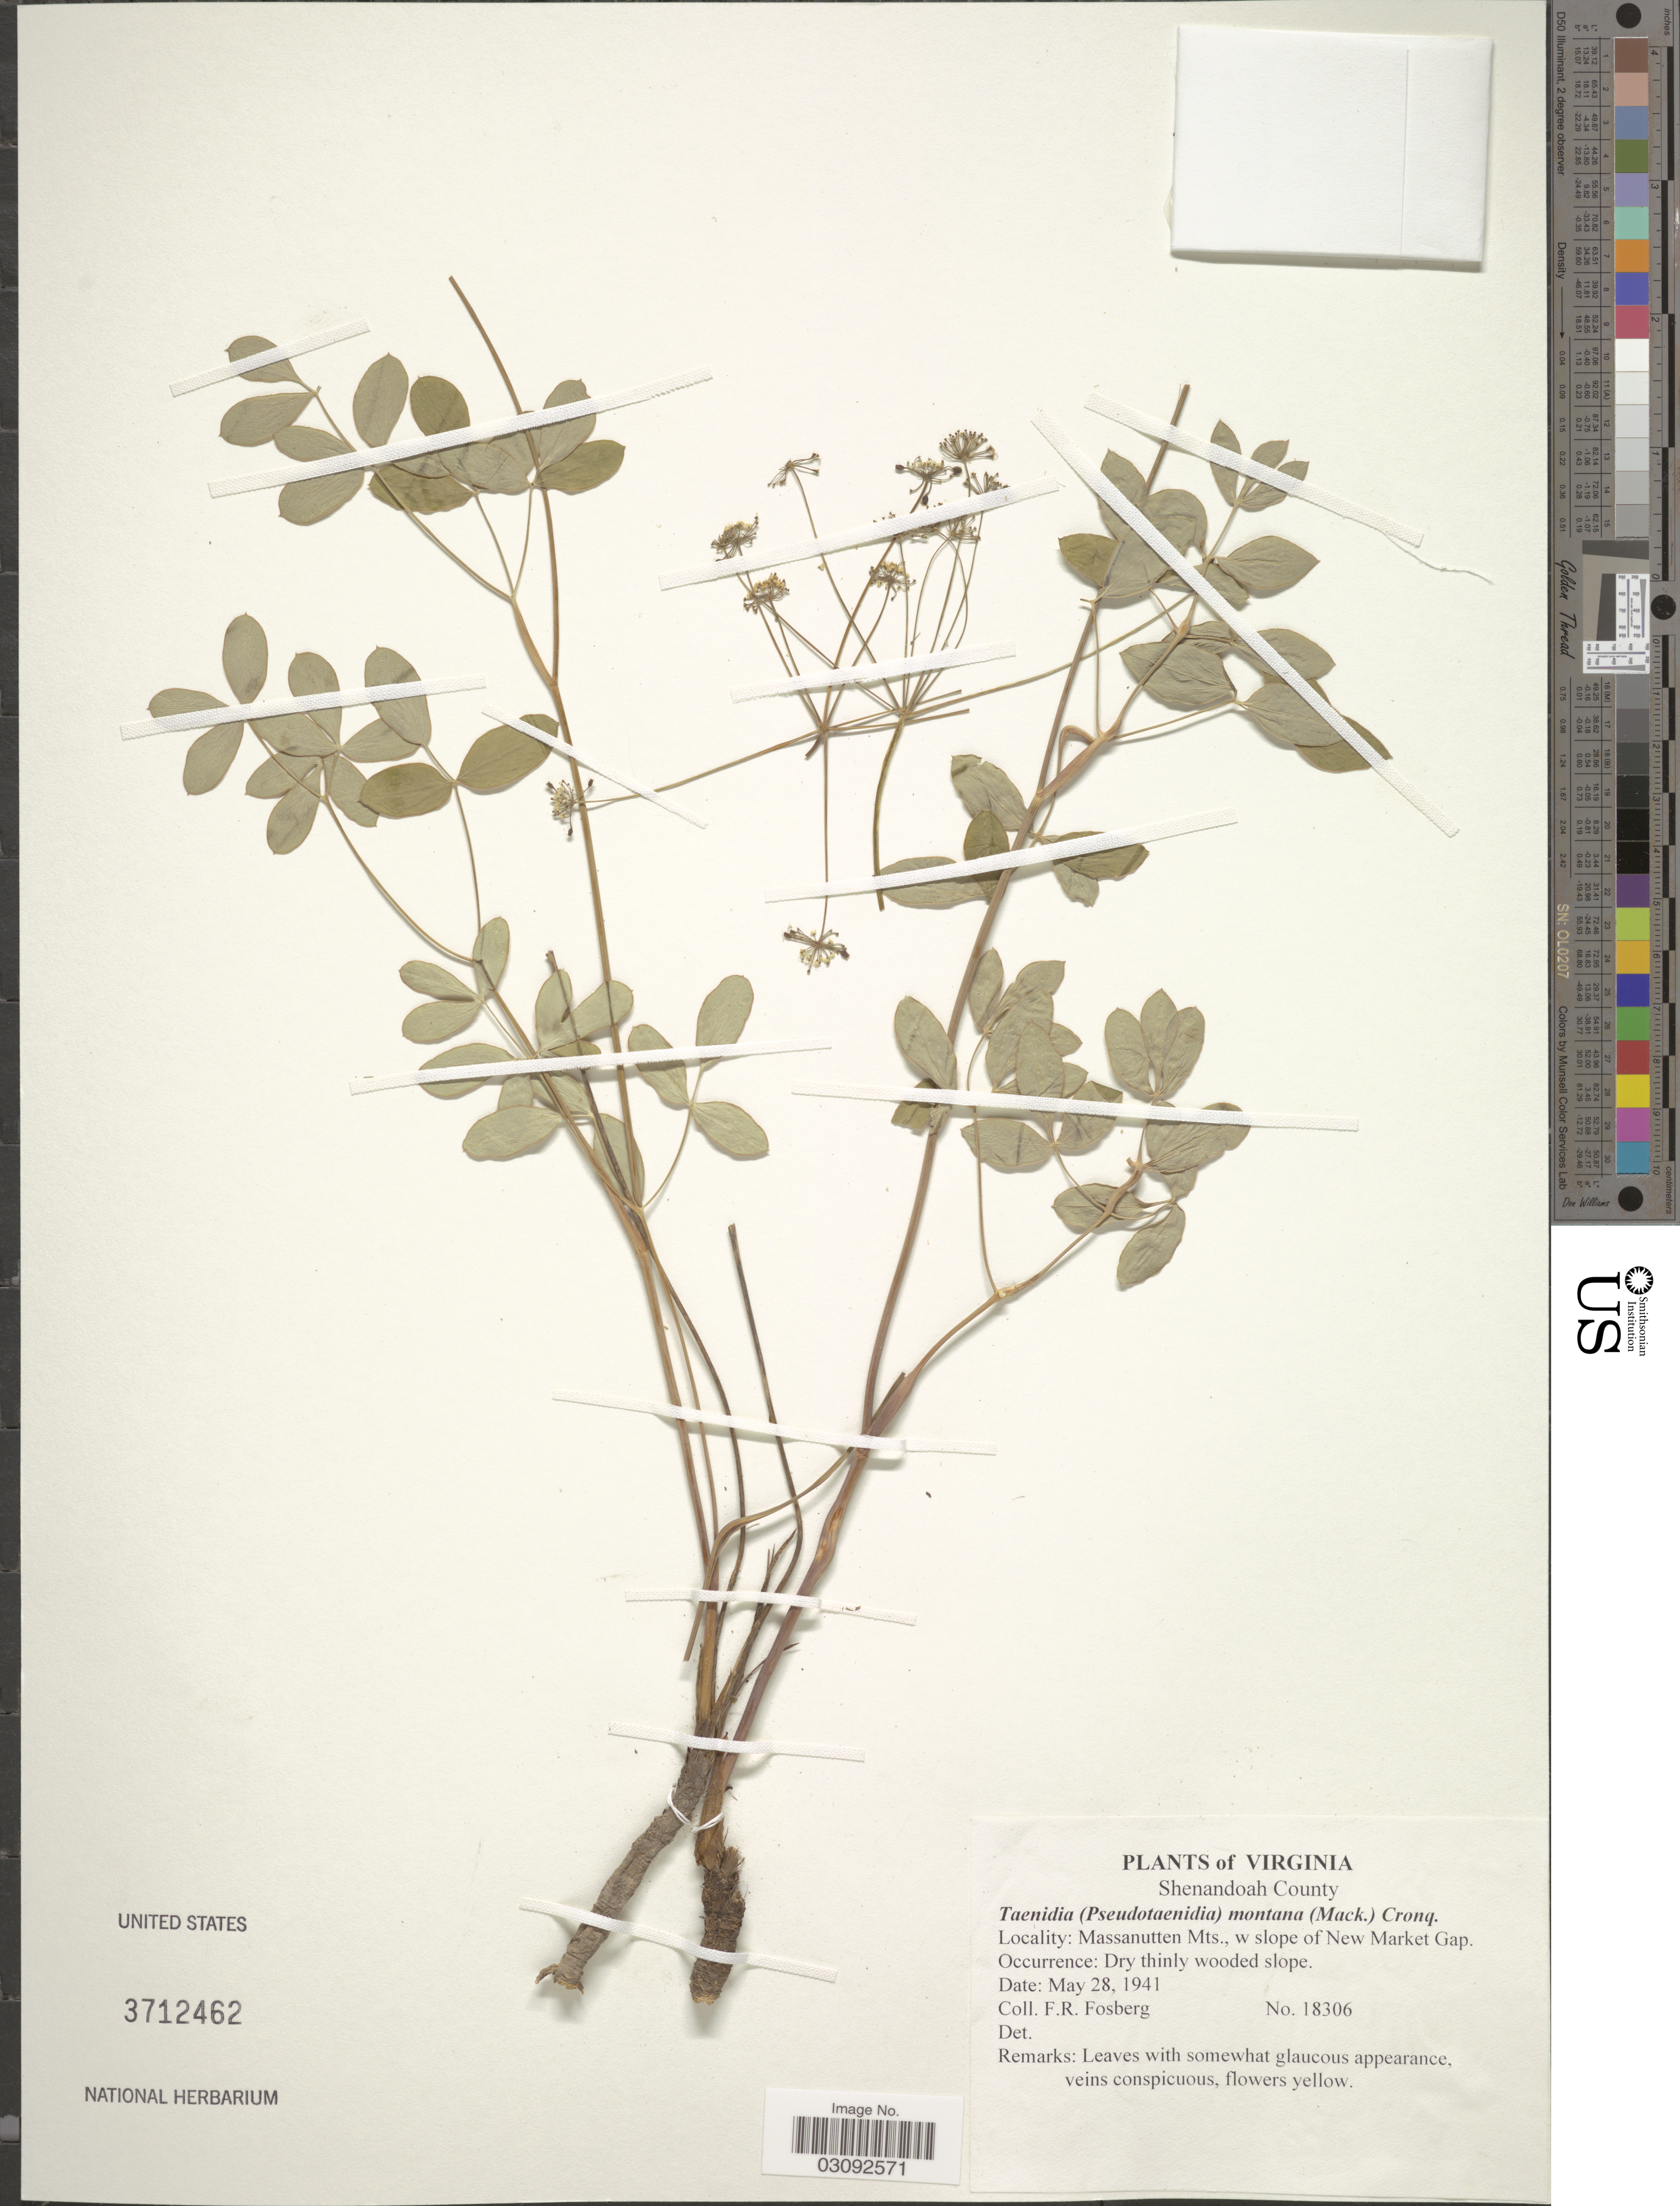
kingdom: Plantae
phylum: Tracheophyta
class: Magnoliopsida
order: Apiales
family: Apiaceae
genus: Pseudotaenidia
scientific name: Pseudotaenidia montana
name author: Mack.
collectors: F. R. Fosberg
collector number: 18306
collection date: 1941-05-28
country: United States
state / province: Virginia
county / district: Shenandoah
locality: Shenandoah County. Massanutten Mts., w slope of New Market Gap.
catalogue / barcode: US 3712462